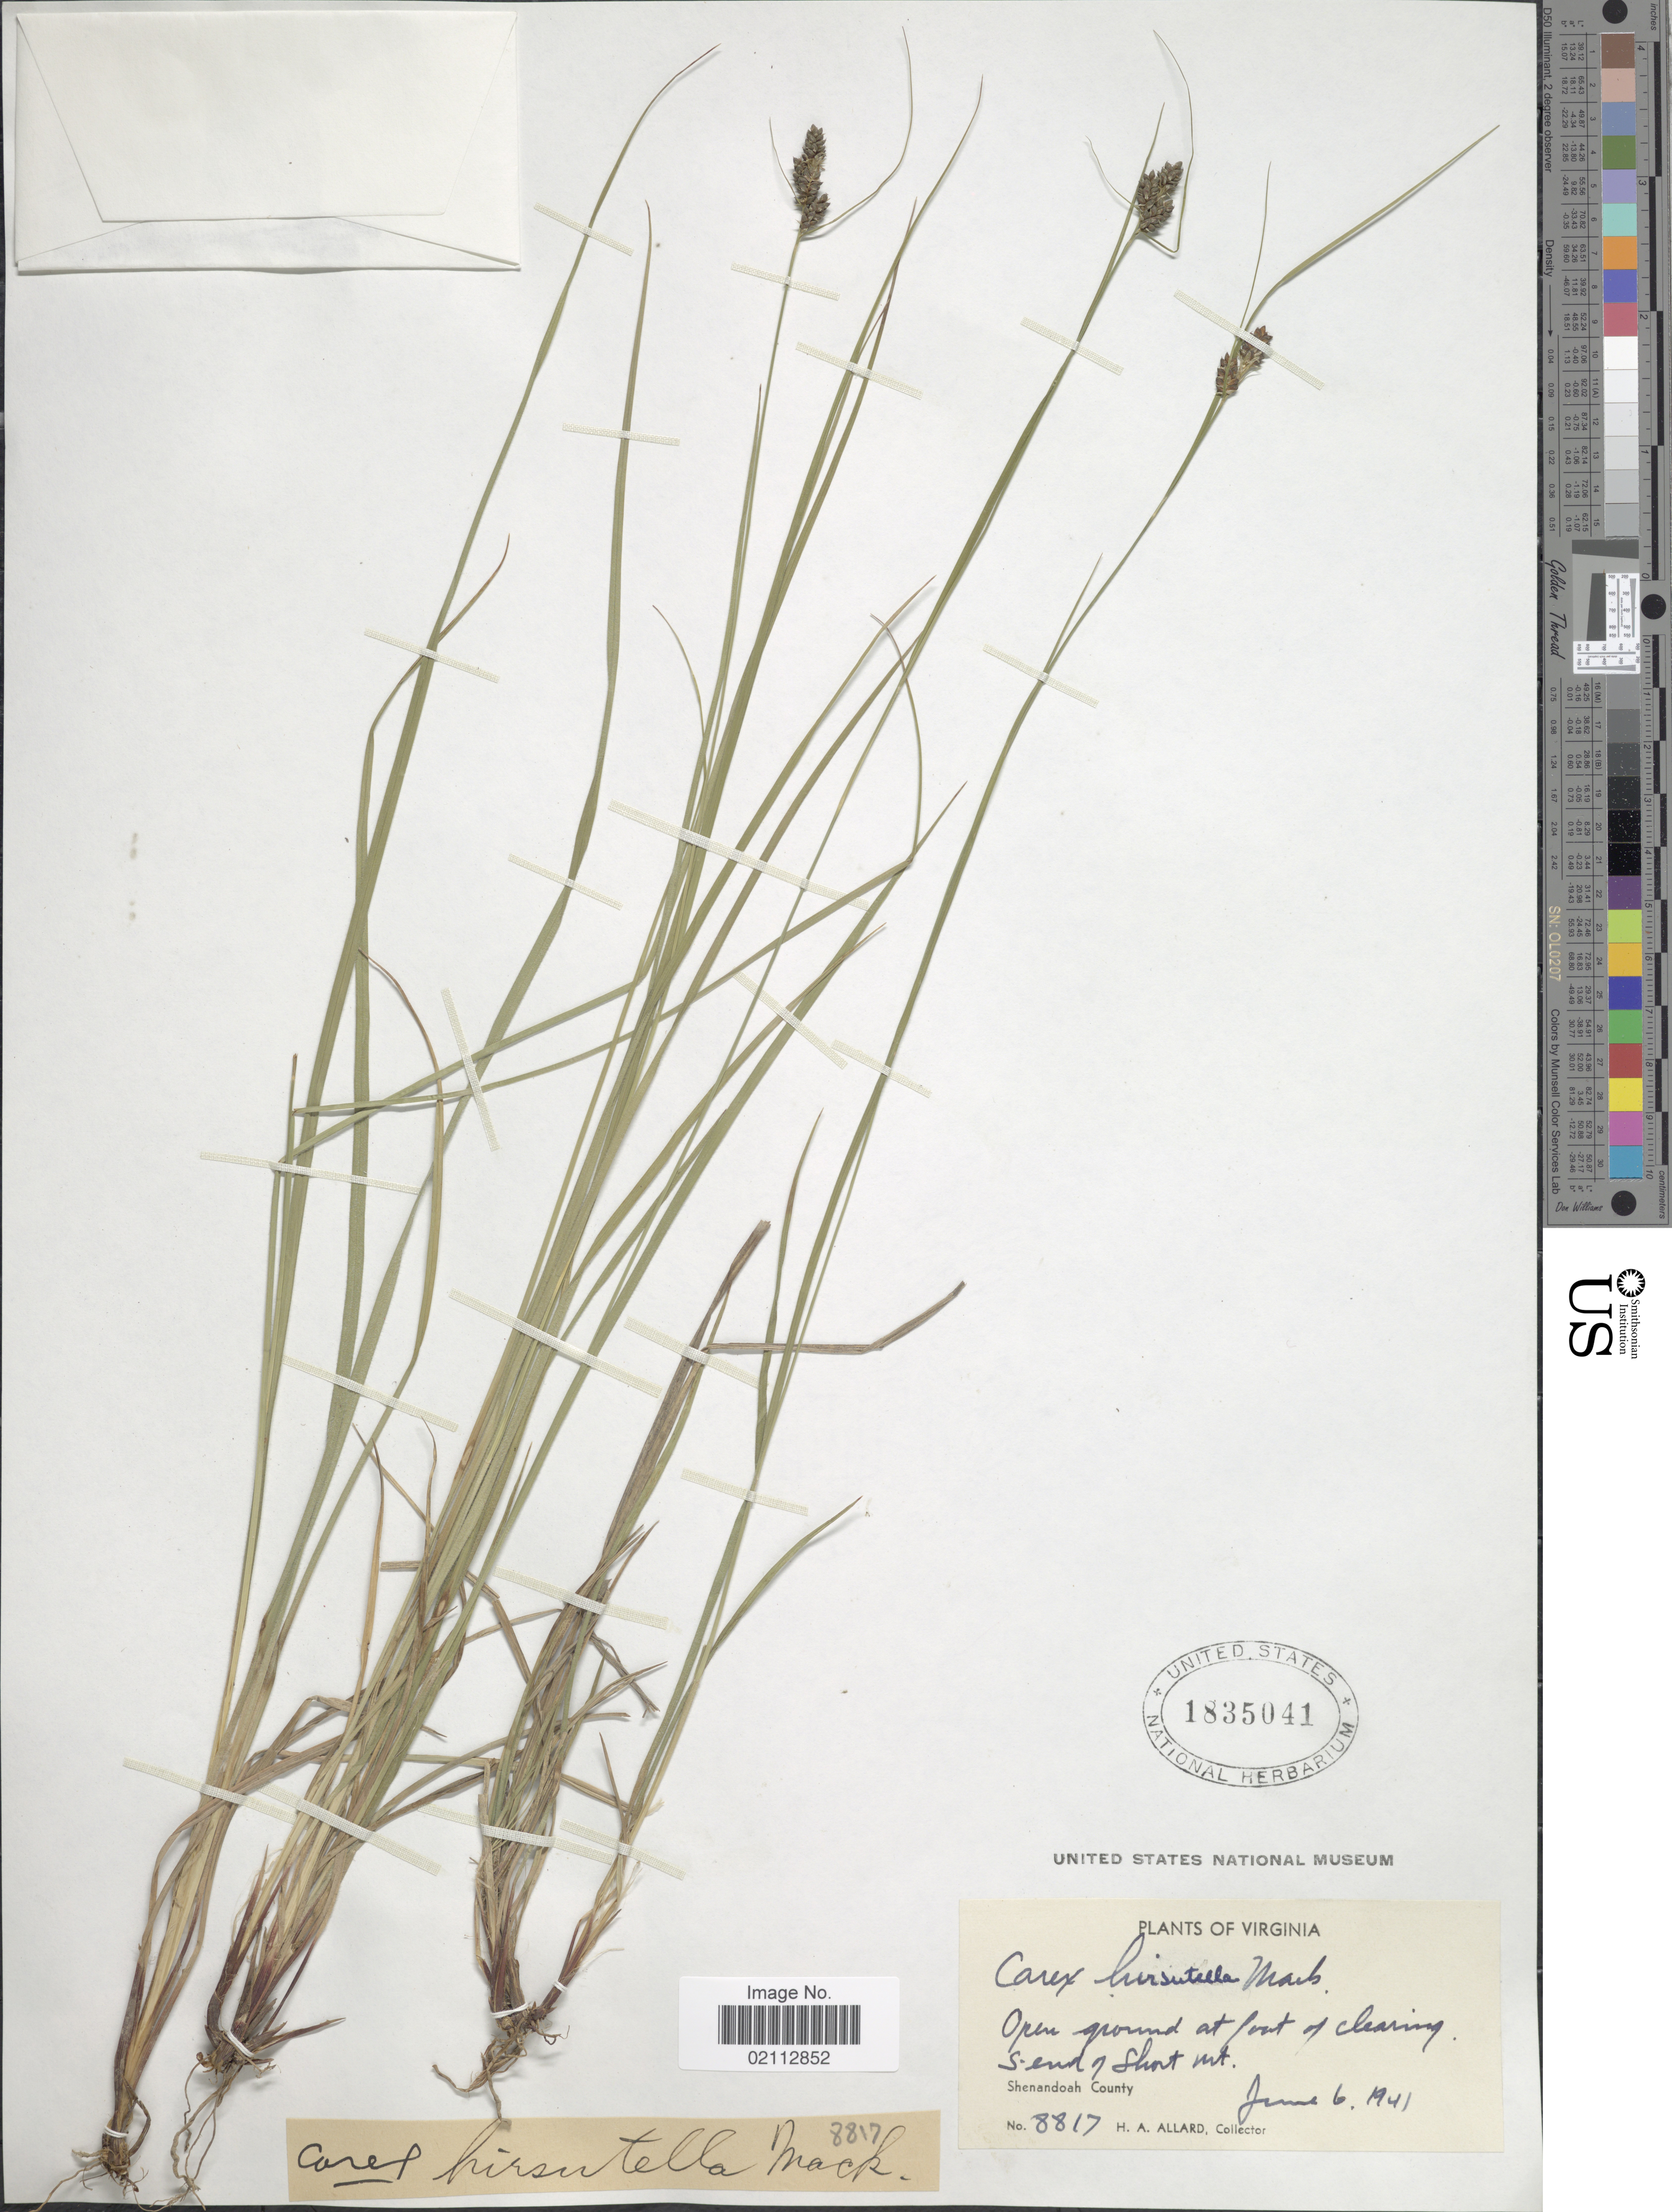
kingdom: Plantae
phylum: Tracheophyta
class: Liliopsida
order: Poales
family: Cyperaceae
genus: Carex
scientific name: Carex hirsutella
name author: Mack.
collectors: H. A. Allard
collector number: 8817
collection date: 1941-06-06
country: United States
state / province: Virginia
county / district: Shenandoah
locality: S. end of Short Mt. Shenandoah County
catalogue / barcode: US 1835041